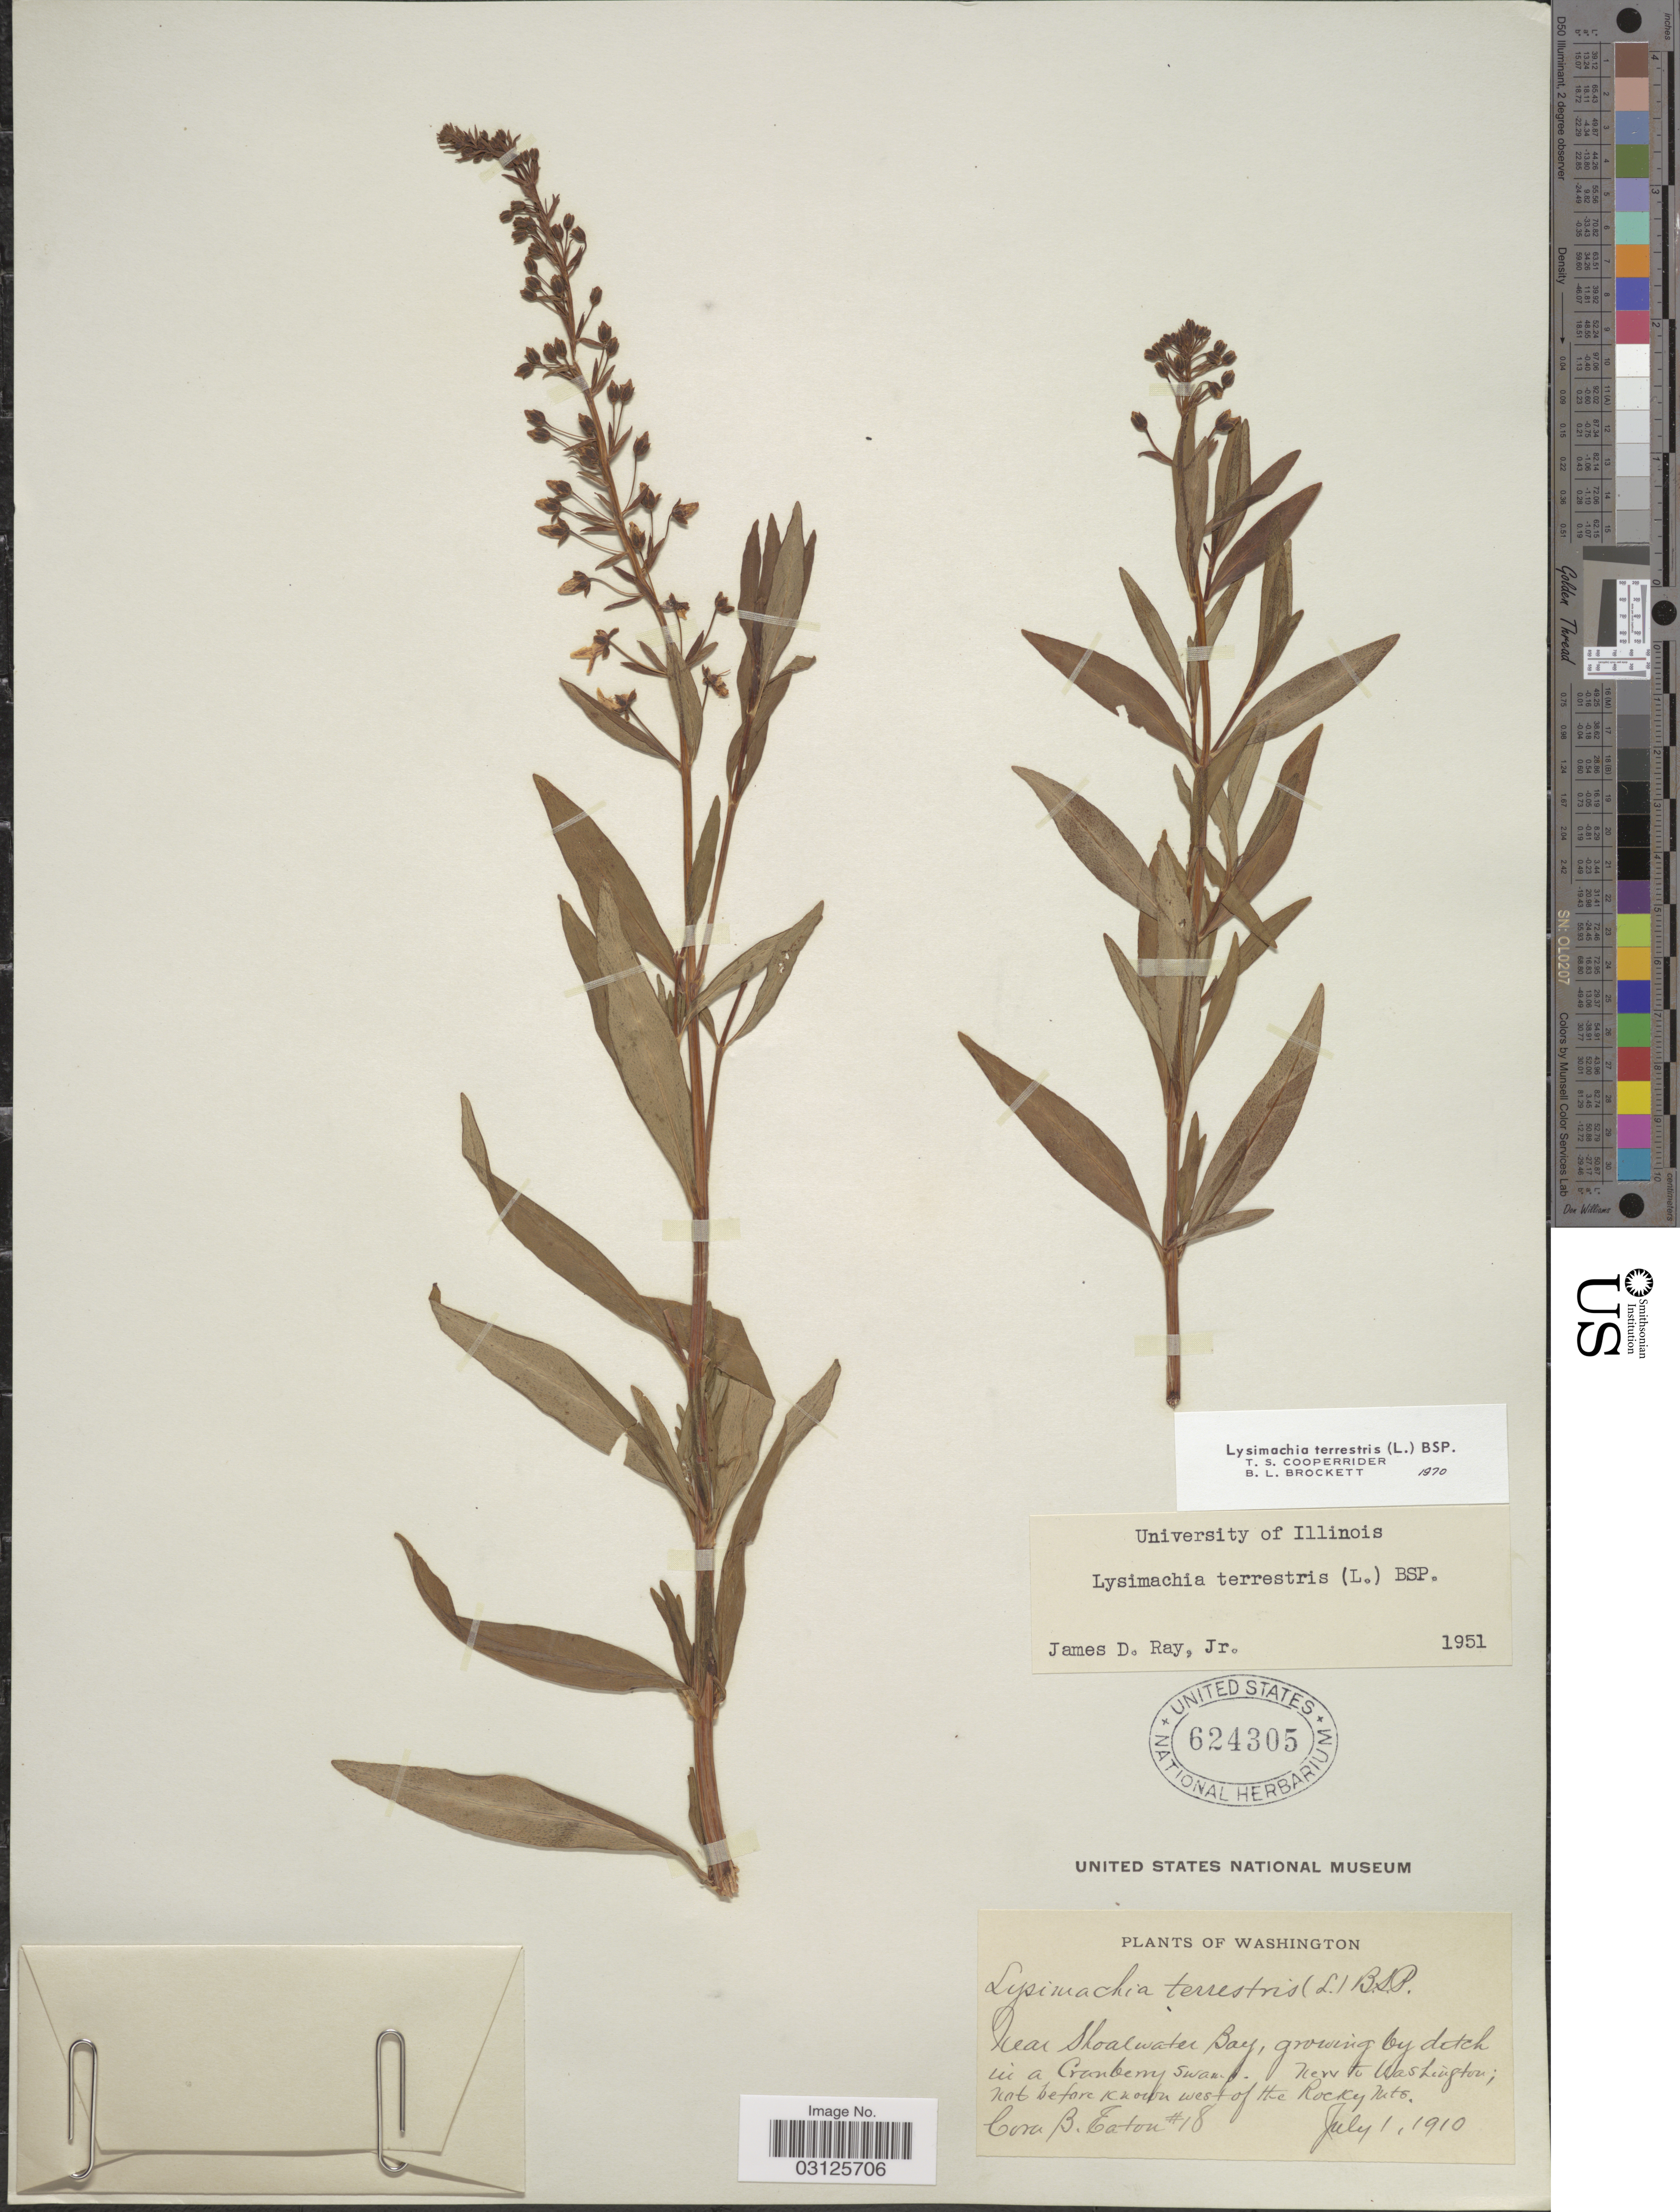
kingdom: Plantae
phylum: Tracheophyta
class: Magnoliopsida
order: Ericales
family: Primulaceae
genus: Lysimachia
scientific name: Lysimachia terrestris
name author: (L.) Britton, Stearns & Poggenb.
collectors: C. Eaton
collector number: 18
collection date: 1910-07-01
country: United States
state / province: Washington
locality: Near Shoalwater Bay, growing by ditch in a Cranberry swamp. New to Washington; not before known west of Rocky Mts.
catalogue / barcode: US 624305